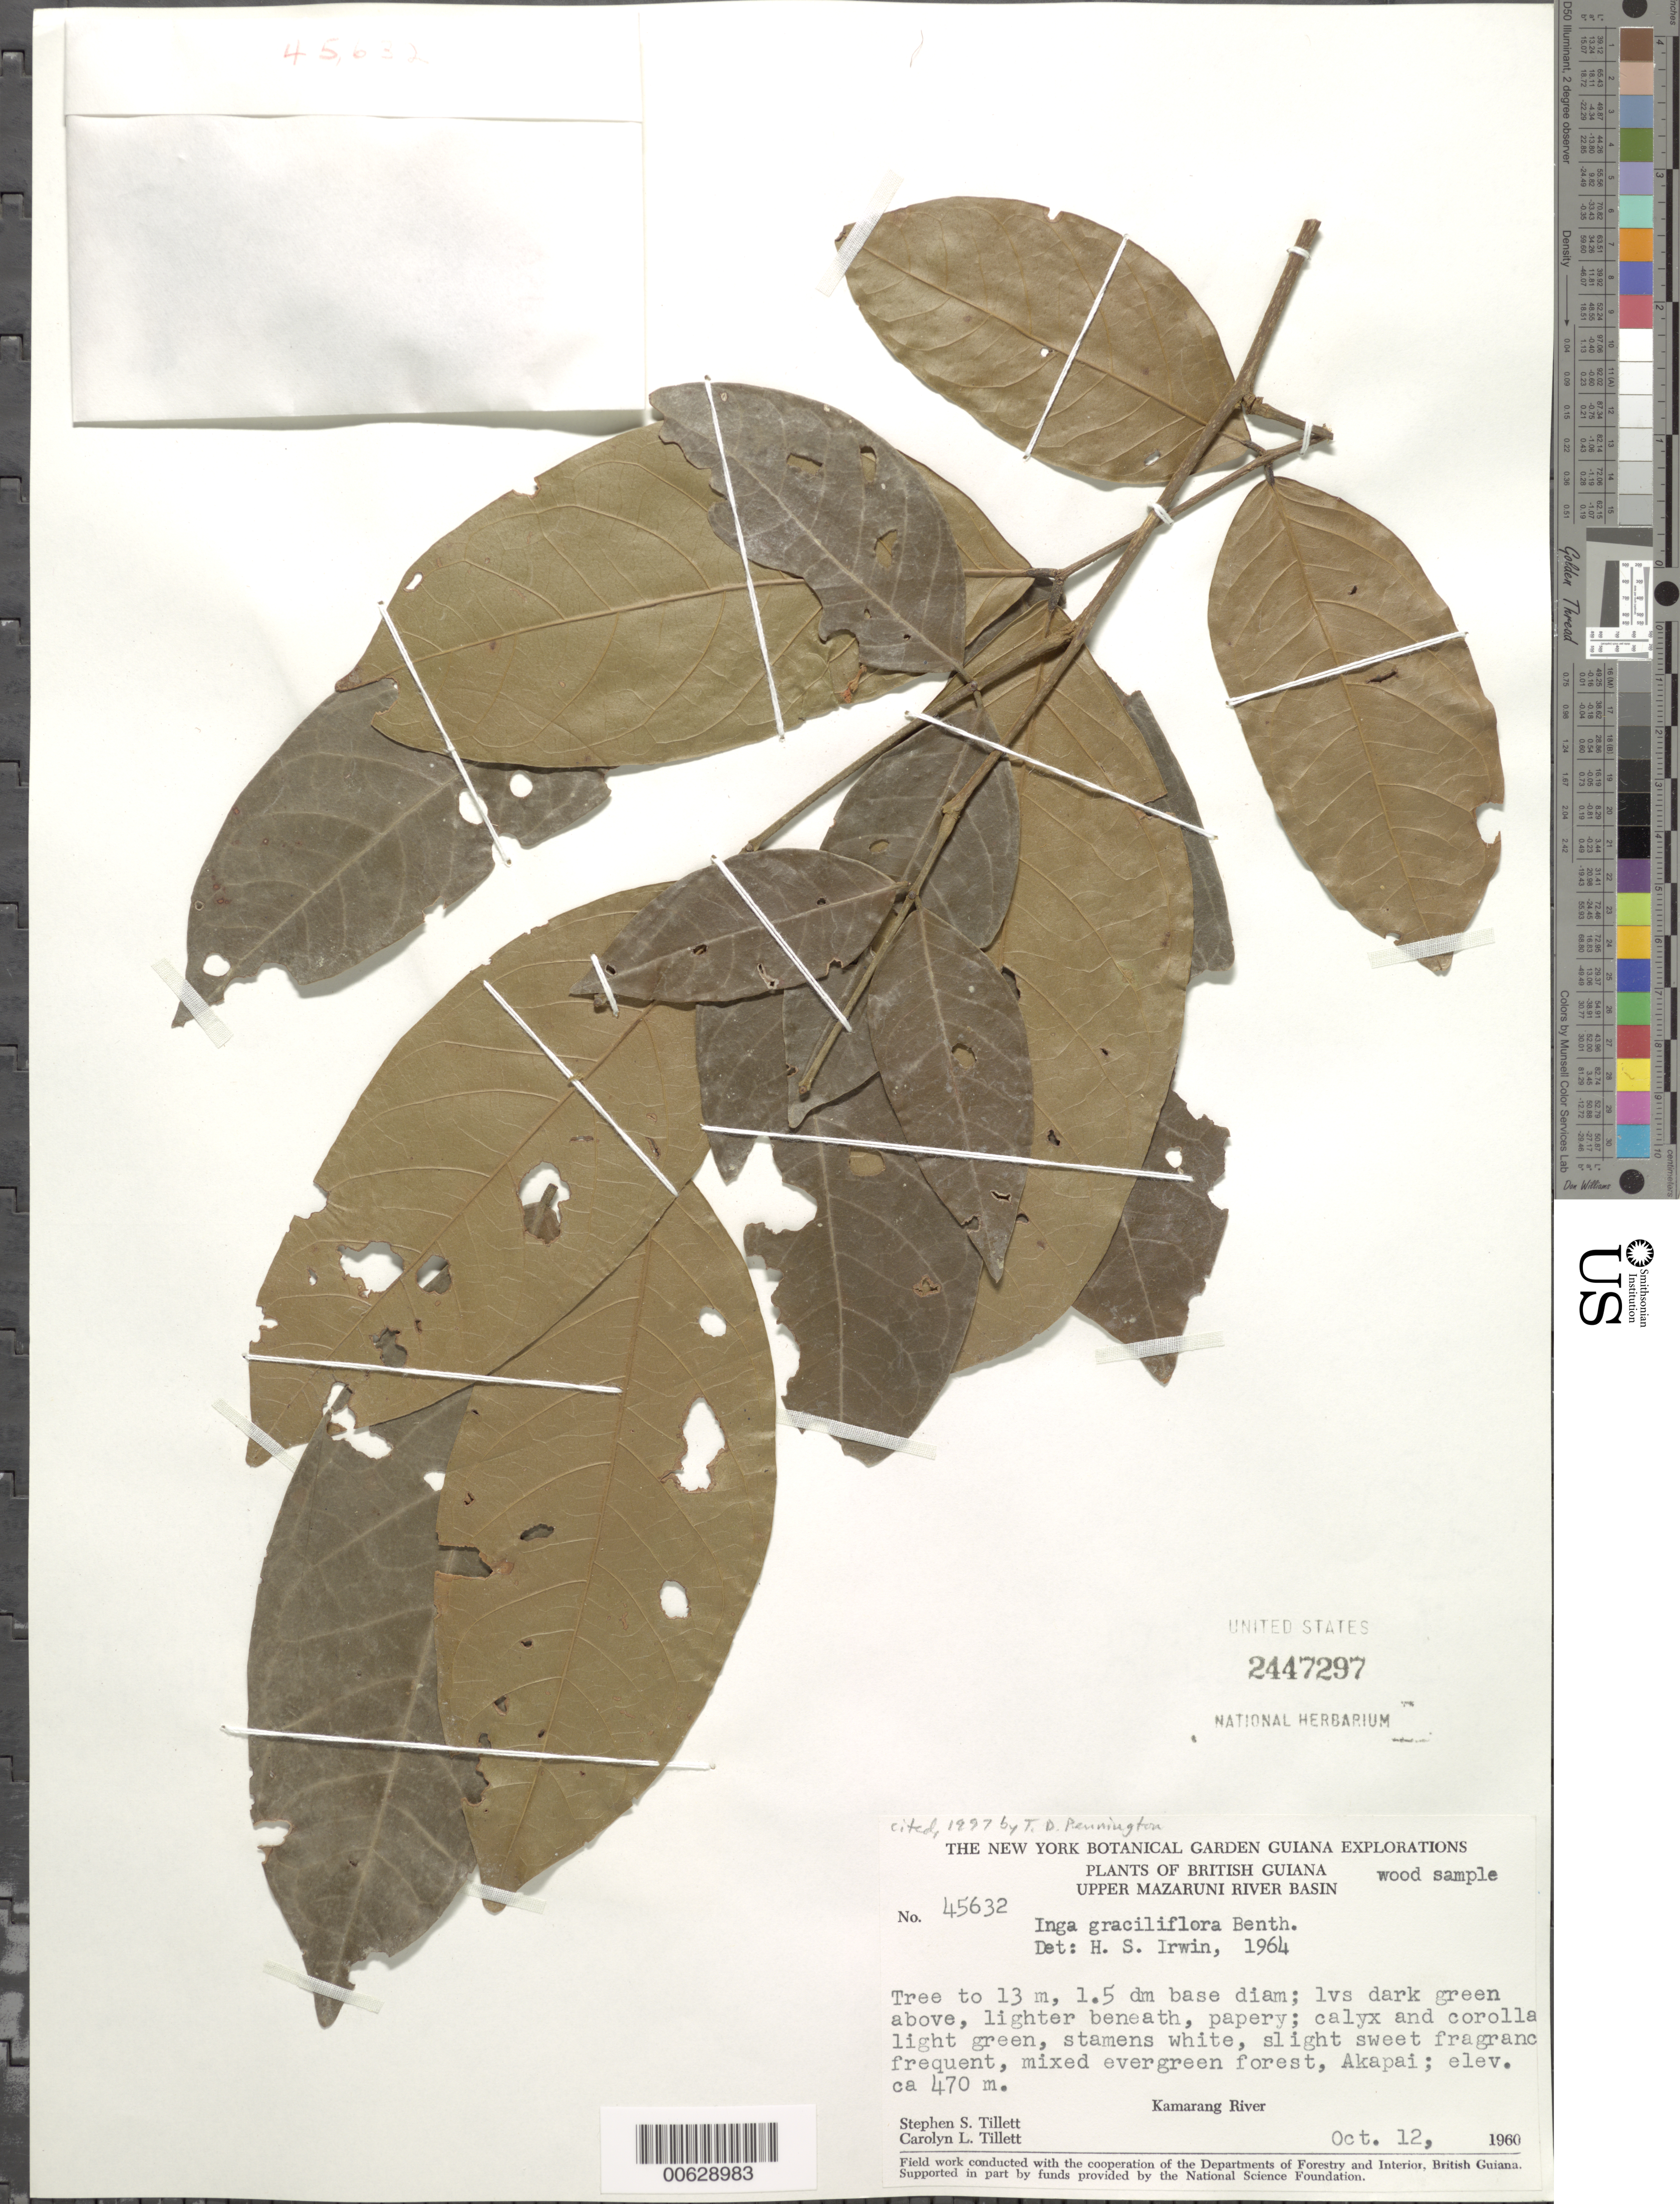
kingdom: Plantae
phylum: Tracheophyta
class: Magnoliopsida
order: Fabales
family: Fabaceae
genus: Inga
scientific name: Inga graciliflora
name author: Benth.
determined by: Irwin, Howard S.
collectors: S. S. Tillett, C. L. Tillett & R. Boyan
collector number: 45632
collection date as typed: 12-Oct-60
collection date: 1960-10-12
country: Guyana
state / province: Cuyuni-Mazaruni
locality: Akapai, Kamarang R., Upper Mazaruni River Basin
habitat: Mixed evergreen forest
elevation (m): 472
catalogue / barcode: US 2447297